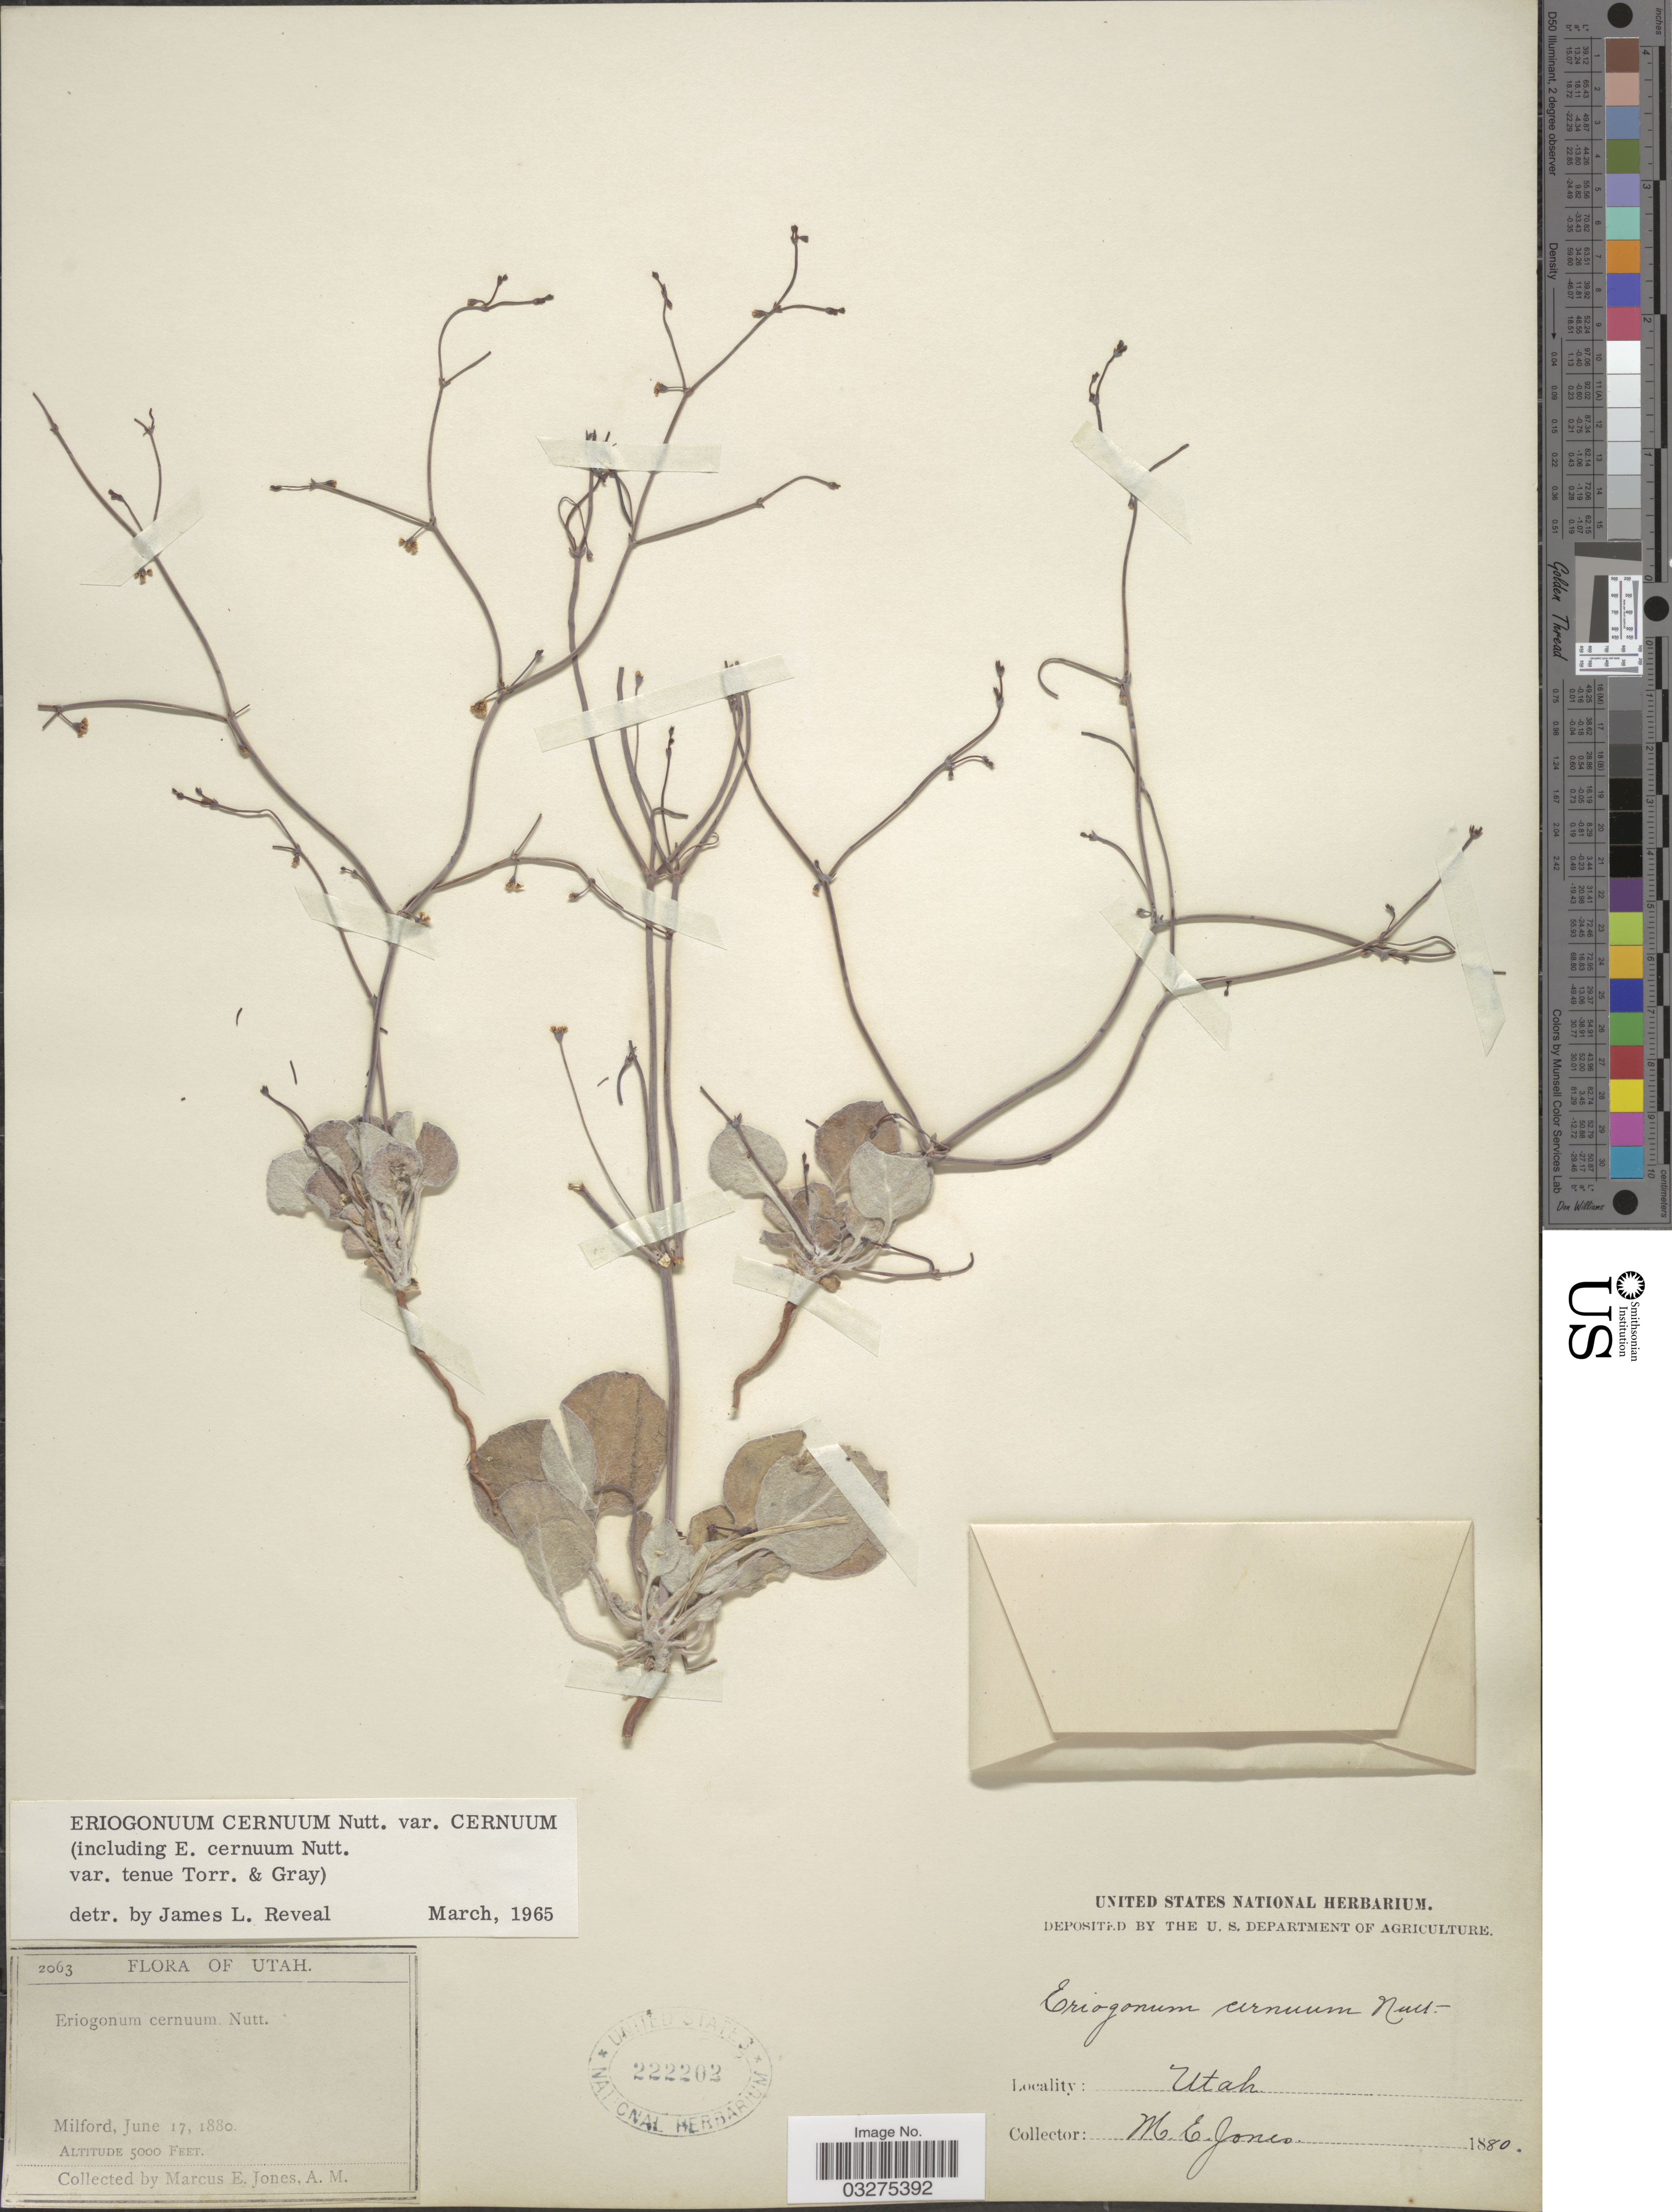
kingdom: Plantae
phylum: Tracheophyta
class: Magnoliopsida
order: Caryophyllales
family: Polygonaceae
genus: Eriogonum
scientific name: Eriogonum cernuum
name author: Nutt.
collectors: M. E. Jones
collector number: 2063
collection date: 1880-06-17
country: United States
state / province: Utah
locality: Milford.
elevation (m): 1524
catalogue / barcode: US 222203